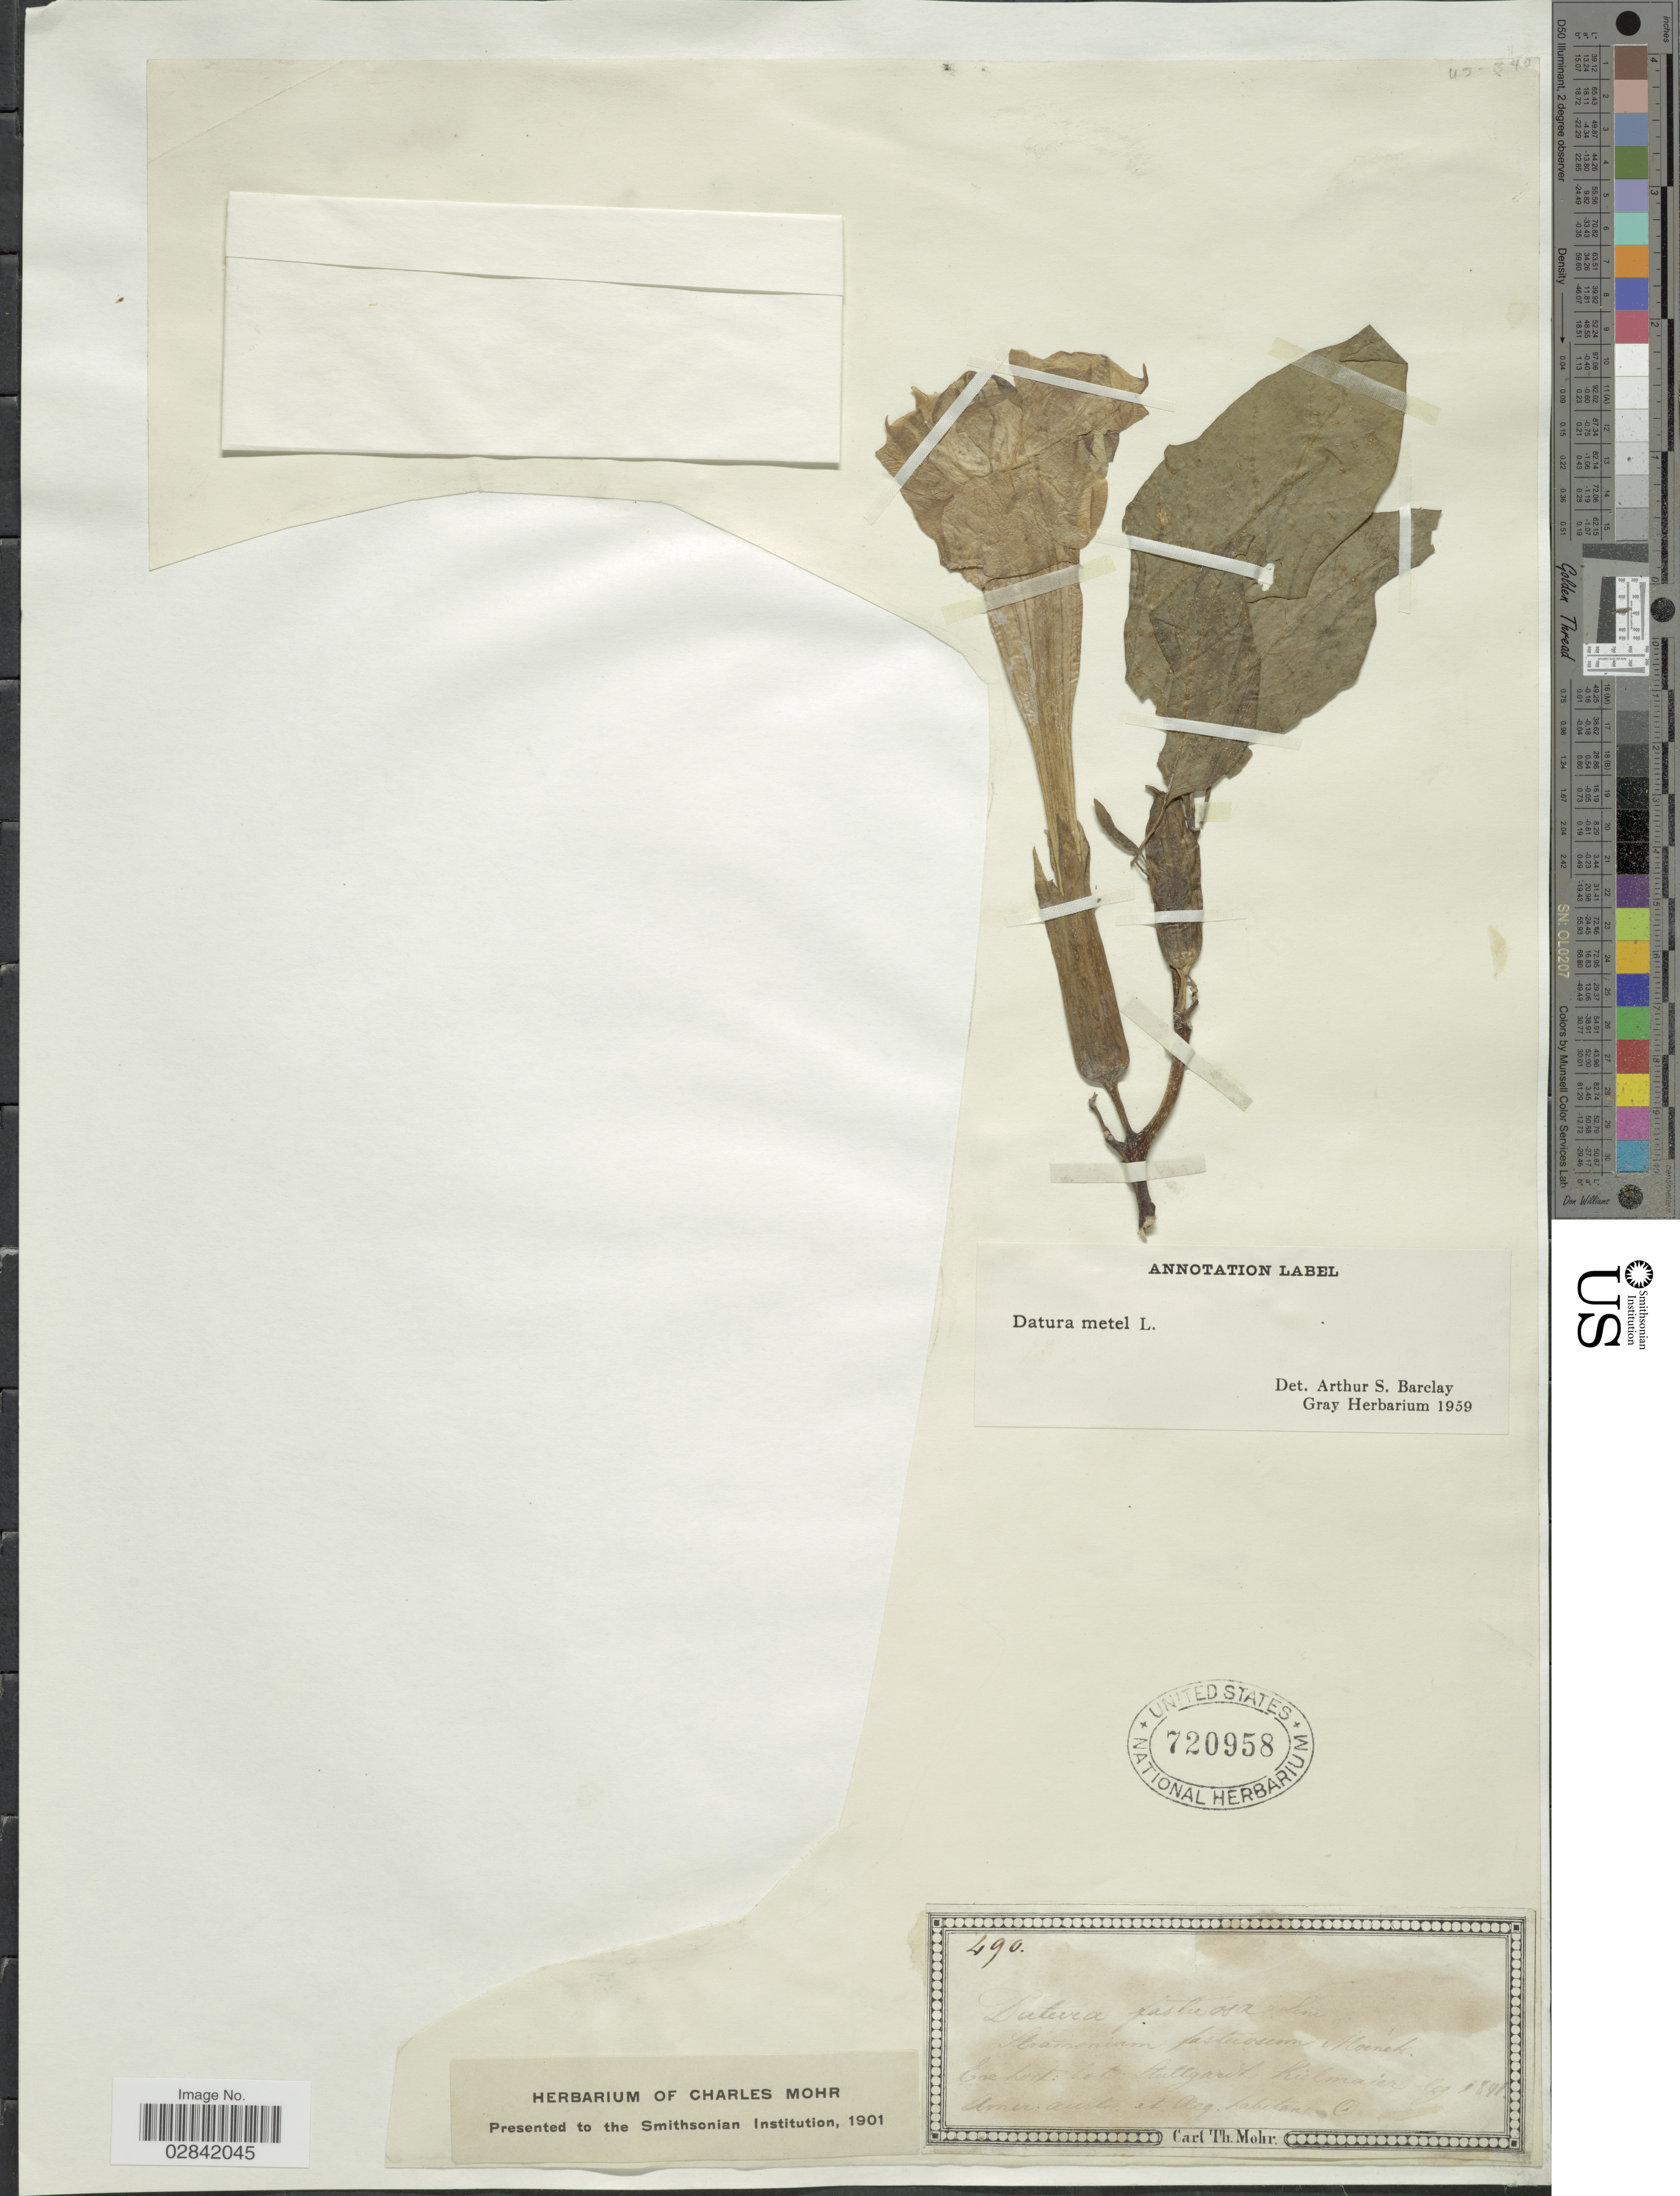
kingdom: Plantae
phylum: Tracheophyta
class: Magnoliopsida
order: Solanales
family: Solanaceae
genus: Datura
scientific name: Datura metel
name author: L.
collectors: Kielmaier, --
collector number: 490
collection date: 1891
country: Germany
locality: Ex hort. bot. Stuttgart, Amer; austr.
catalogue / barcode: US 720958